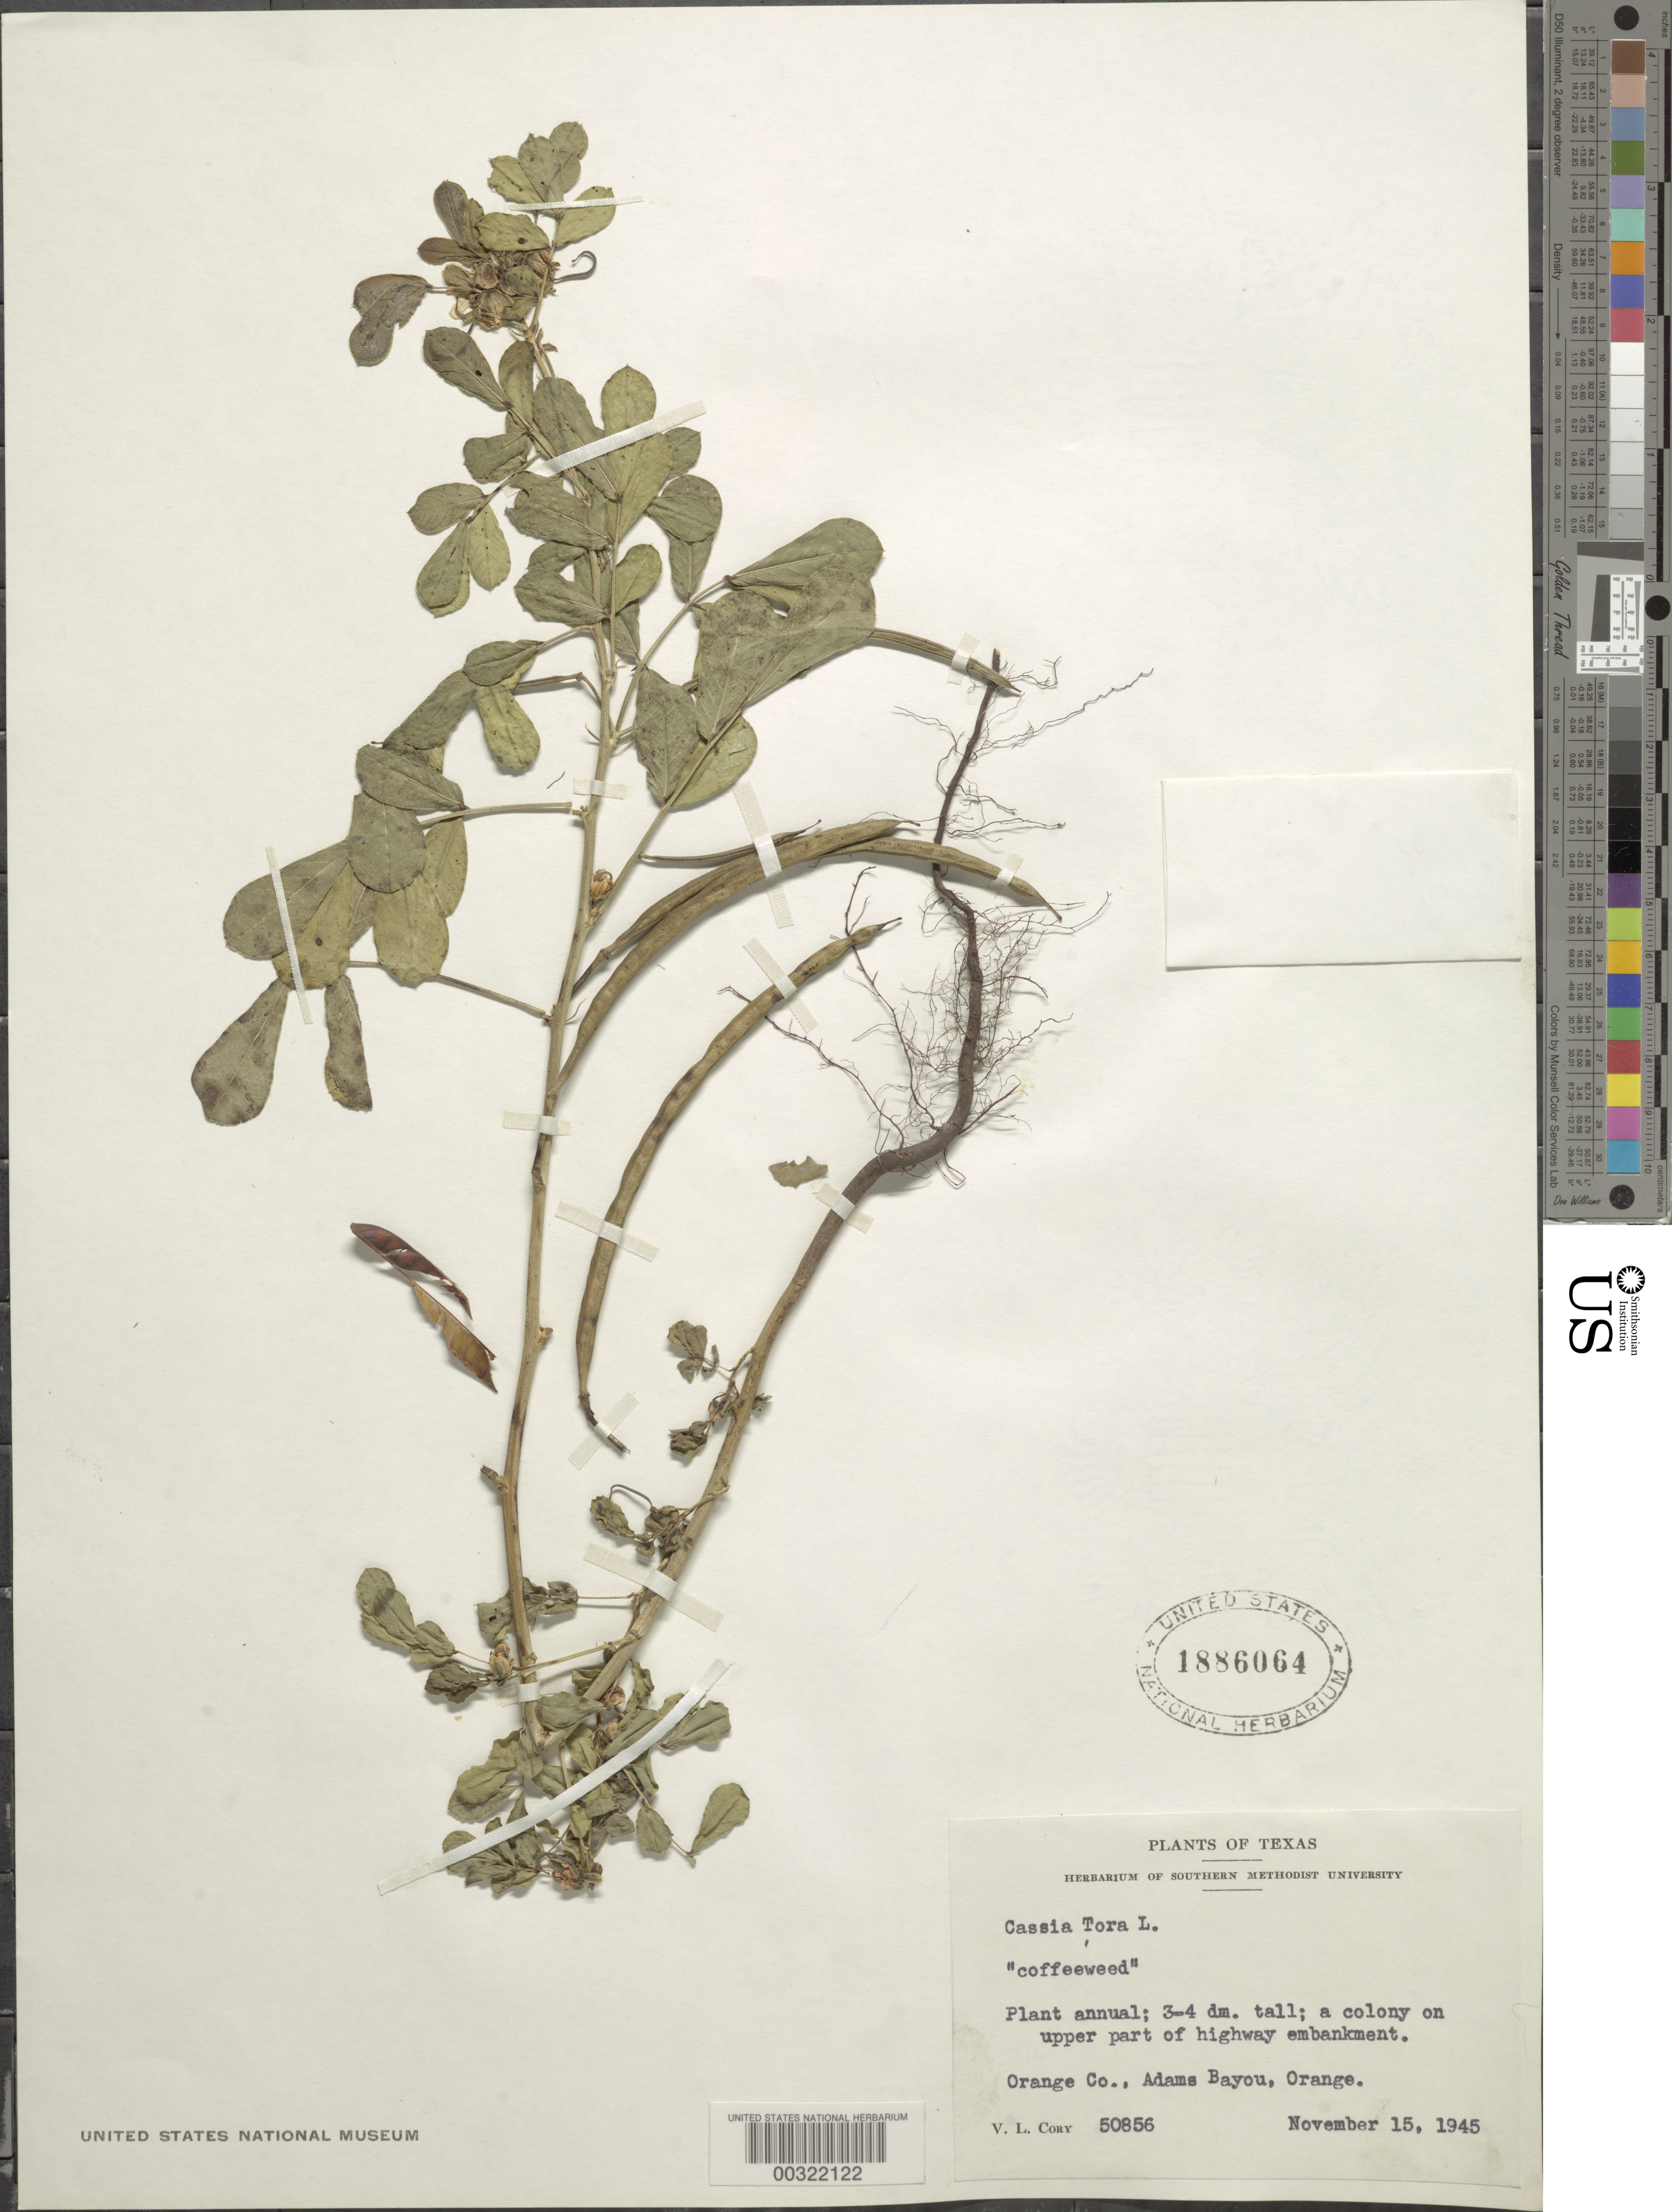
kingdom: Plantae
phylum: Tracheophyta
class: Magnoliopsida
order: Fabales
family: Fabaceae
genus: Senna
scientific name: Senna obtusifolia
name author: (L.) H.S. Irwin & Barneby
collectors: V. Cory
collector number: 50856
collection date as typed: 15 Nov 1945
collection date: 1945-11-15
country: United States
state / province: Texas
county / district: Orange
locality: Adams bayou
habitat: Upper part of highway embankment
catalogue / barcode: US 1886064